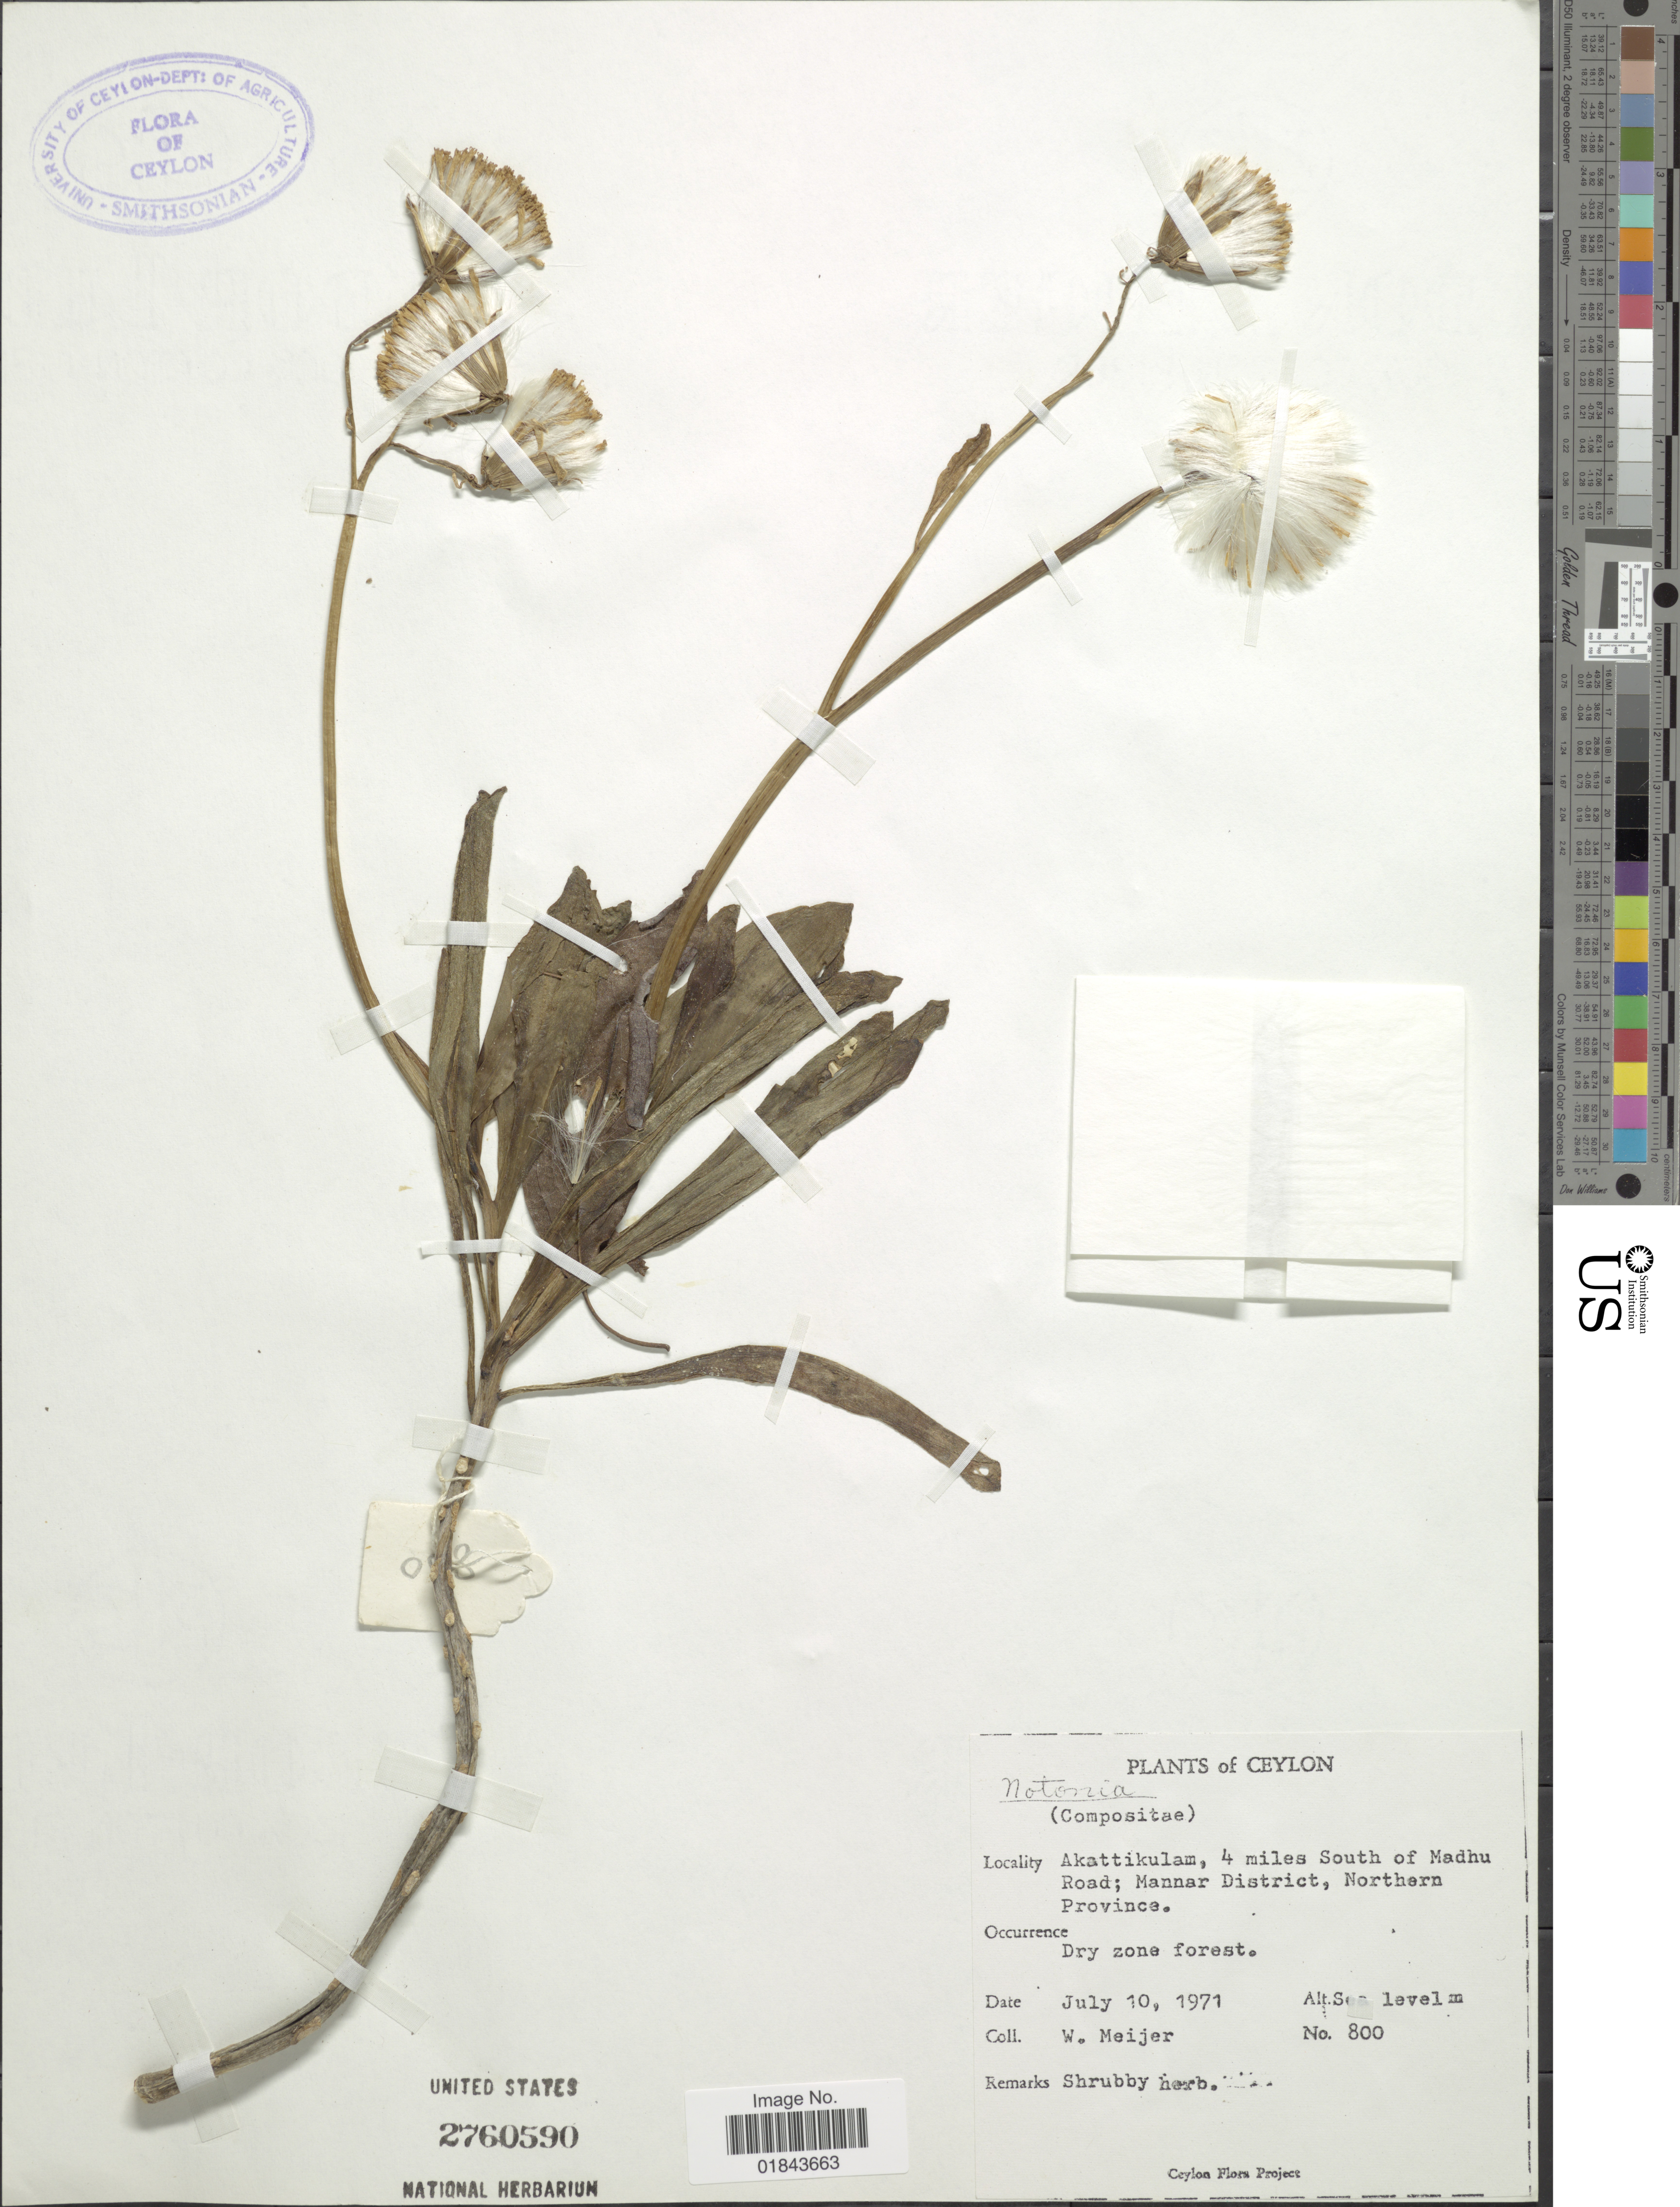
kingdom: Plantae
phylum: Tracheophyta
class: Magnoliopsida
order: Asterales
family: Asteraceae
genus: Notonia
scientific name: Notonia superba ined.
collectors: W. Meijer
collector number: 800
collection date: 1971-07-10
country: Sri Lanka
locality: Ceylon, Akattikulam, 4 miles South of Madhu Road, Mannar District, Northern Province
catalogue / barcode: US 2760590